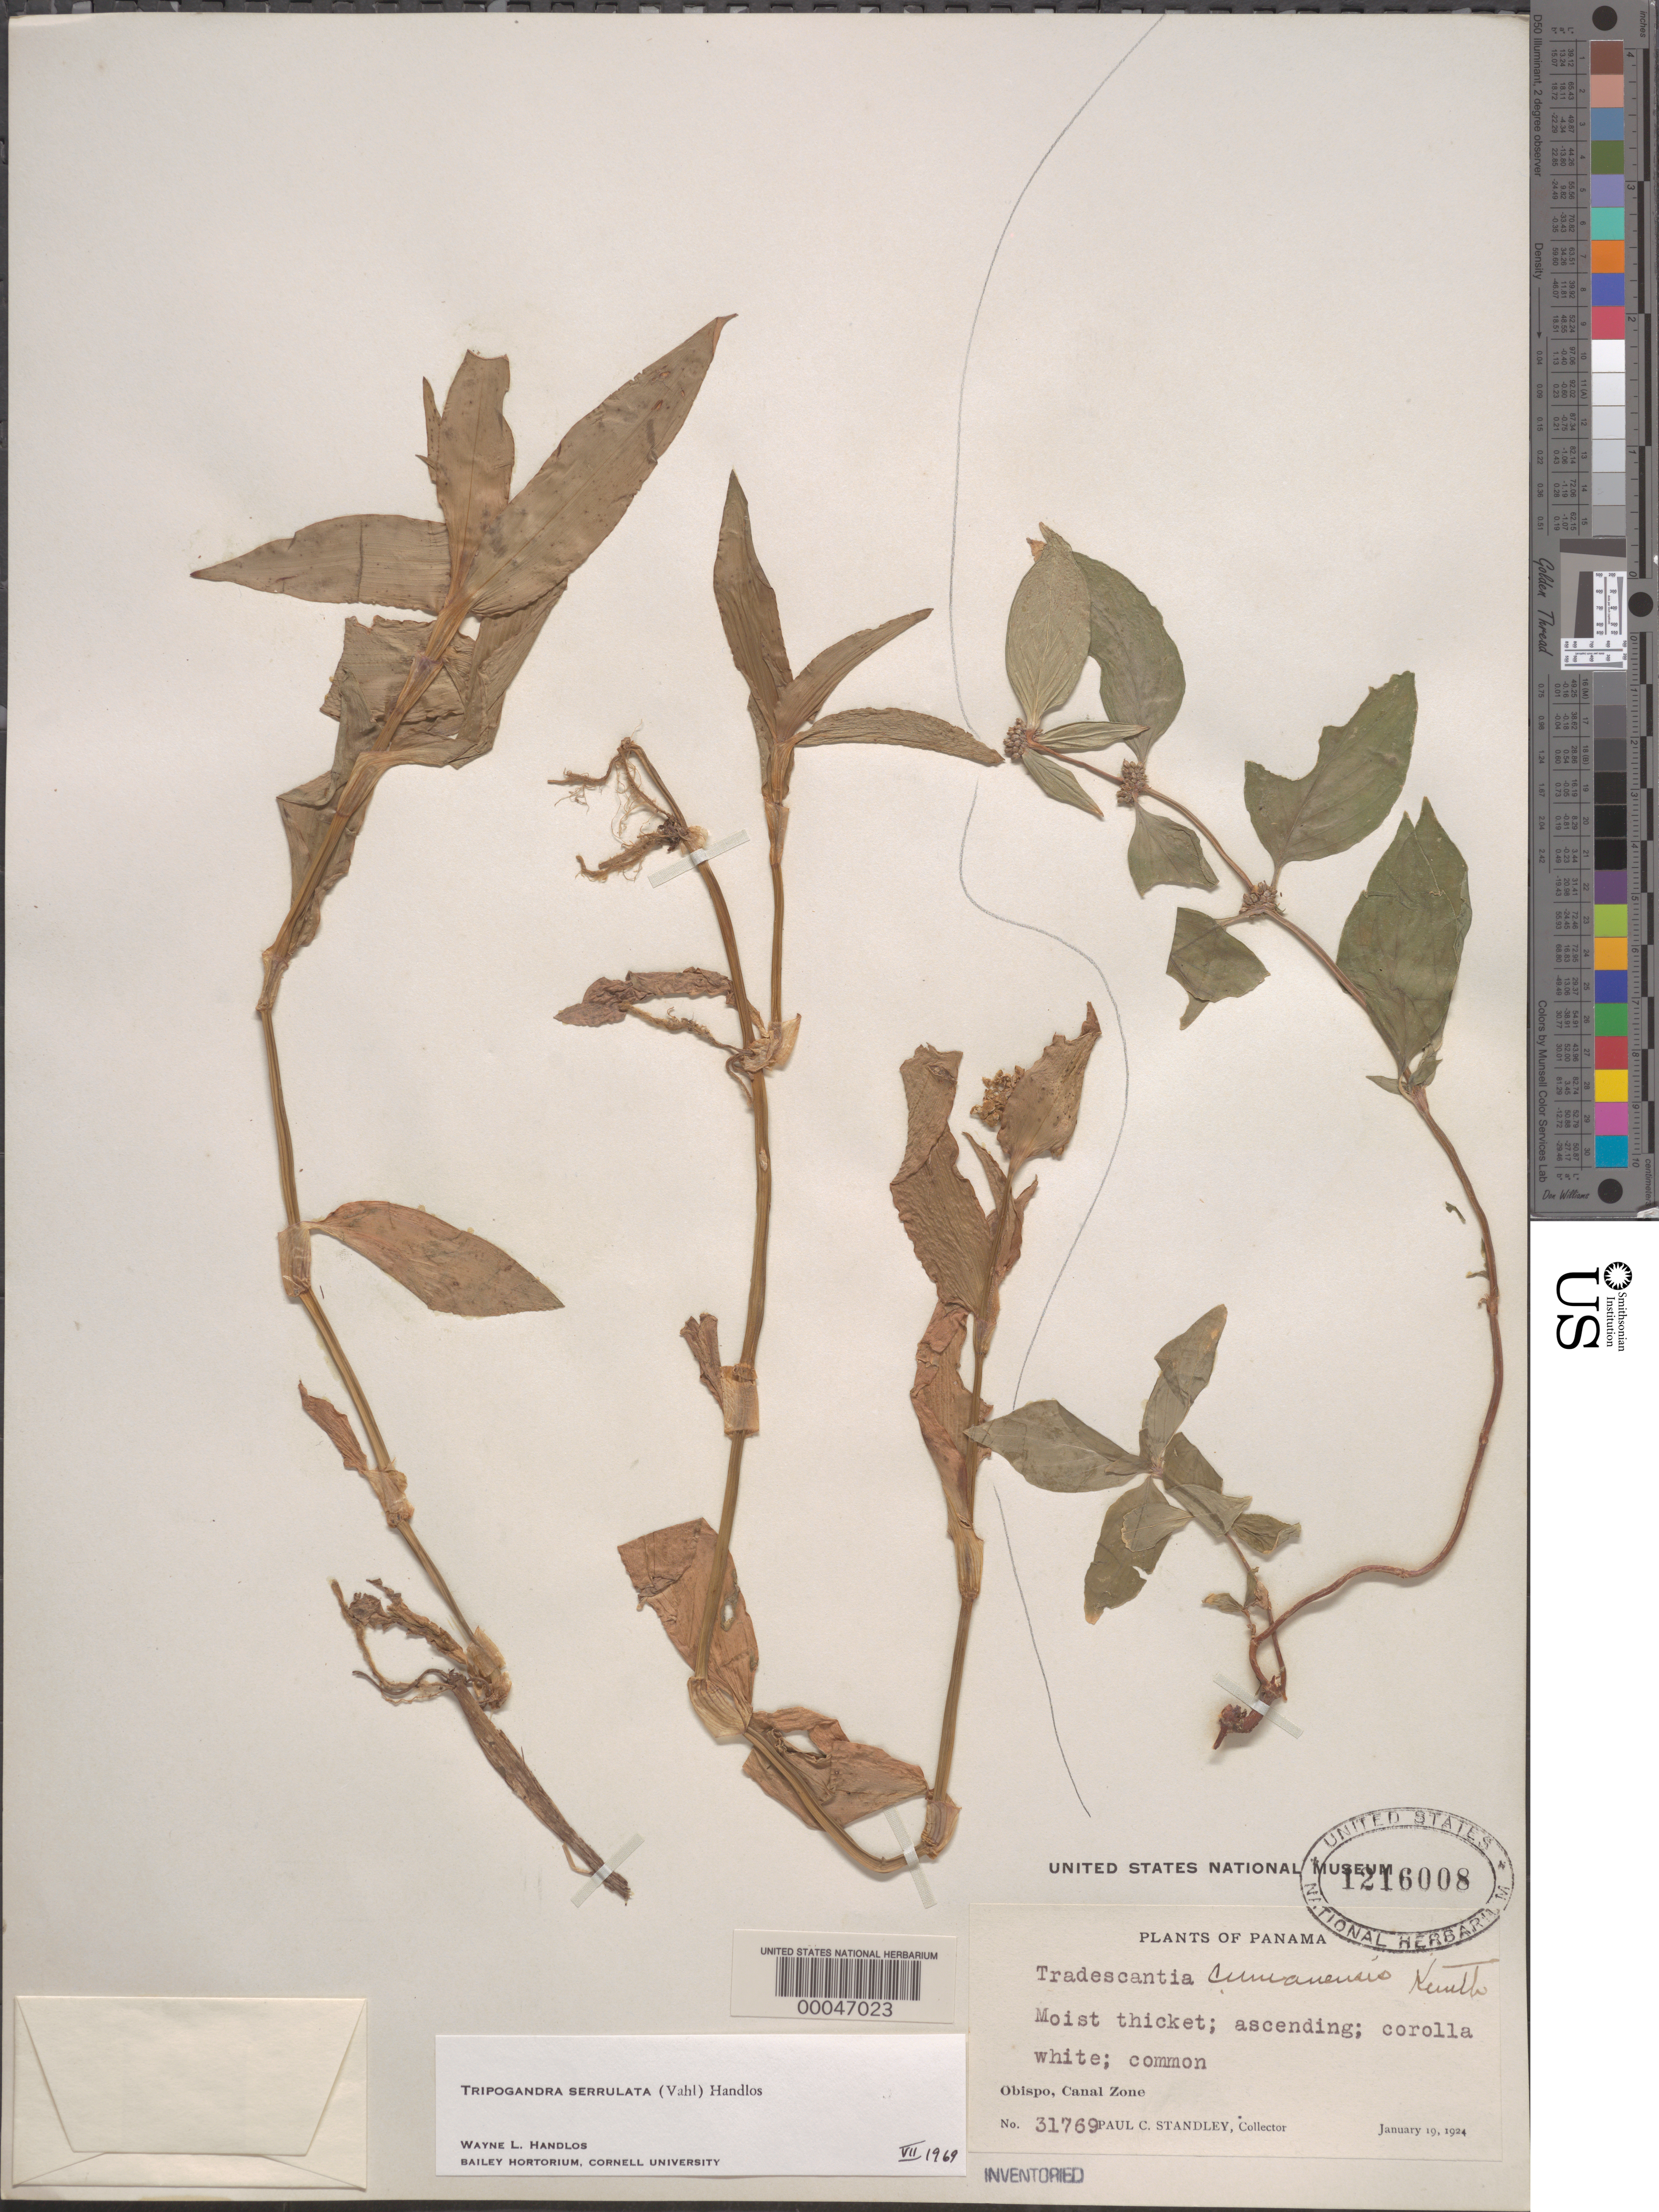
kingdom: Plantae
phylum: Tracheophyta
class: Liliopsida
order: Commelinales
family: Commelinaceae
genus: Tripogandra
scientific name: Tripogandra serrulata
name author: (Vahl) Handlos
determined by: Handlos, W. L.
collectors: P. C. Standley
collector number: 31769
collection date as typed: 19 Jan 1924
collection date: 1924-01-19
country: Panama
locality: Obispo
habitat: Moist thicket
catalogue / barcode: US 1216008